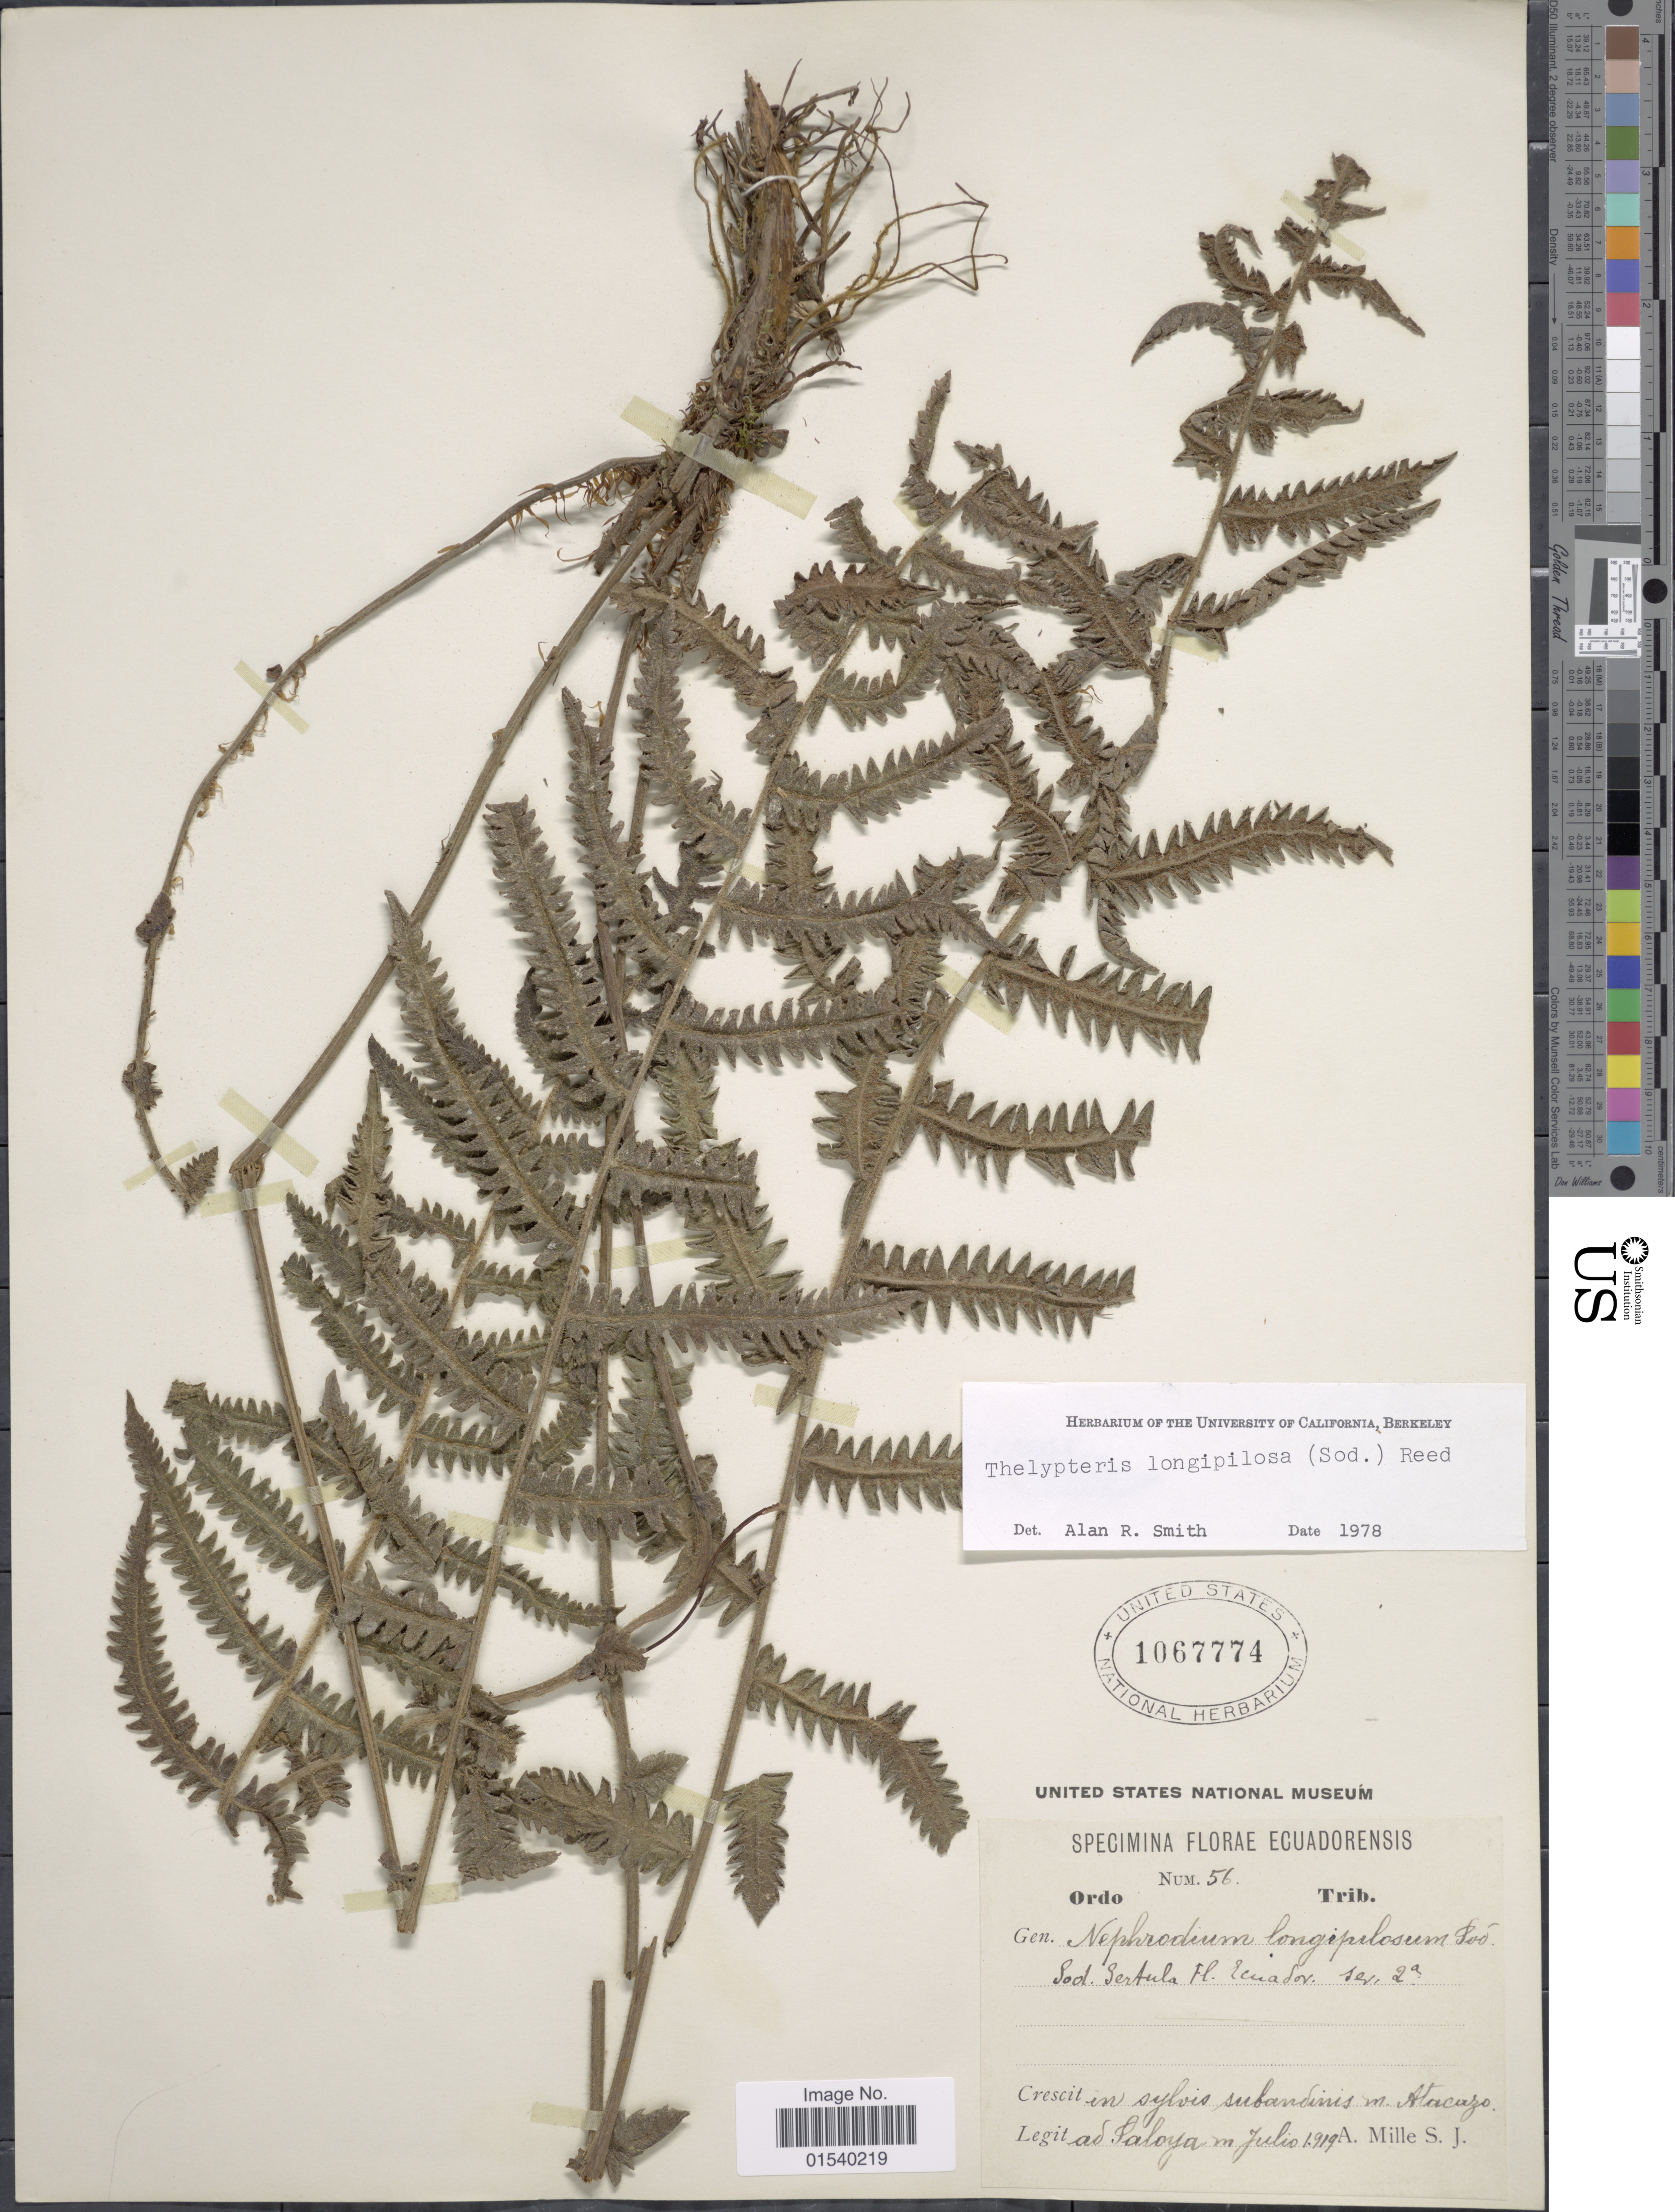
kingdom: Plantae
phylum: Tracheophyta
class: Polypodiopsida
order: Polypodiales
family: Thelypteridaceae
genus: Amauropelta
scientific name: Amauropelta longipilosa (Sodiro) comb. nov., ined 2015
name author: (Sodiro)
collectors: A. Mille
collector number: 56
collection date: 1919-07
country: Ecuador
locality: In sylvis subandinis m. Atacuzo ad Saloya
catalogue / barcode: US 1067774